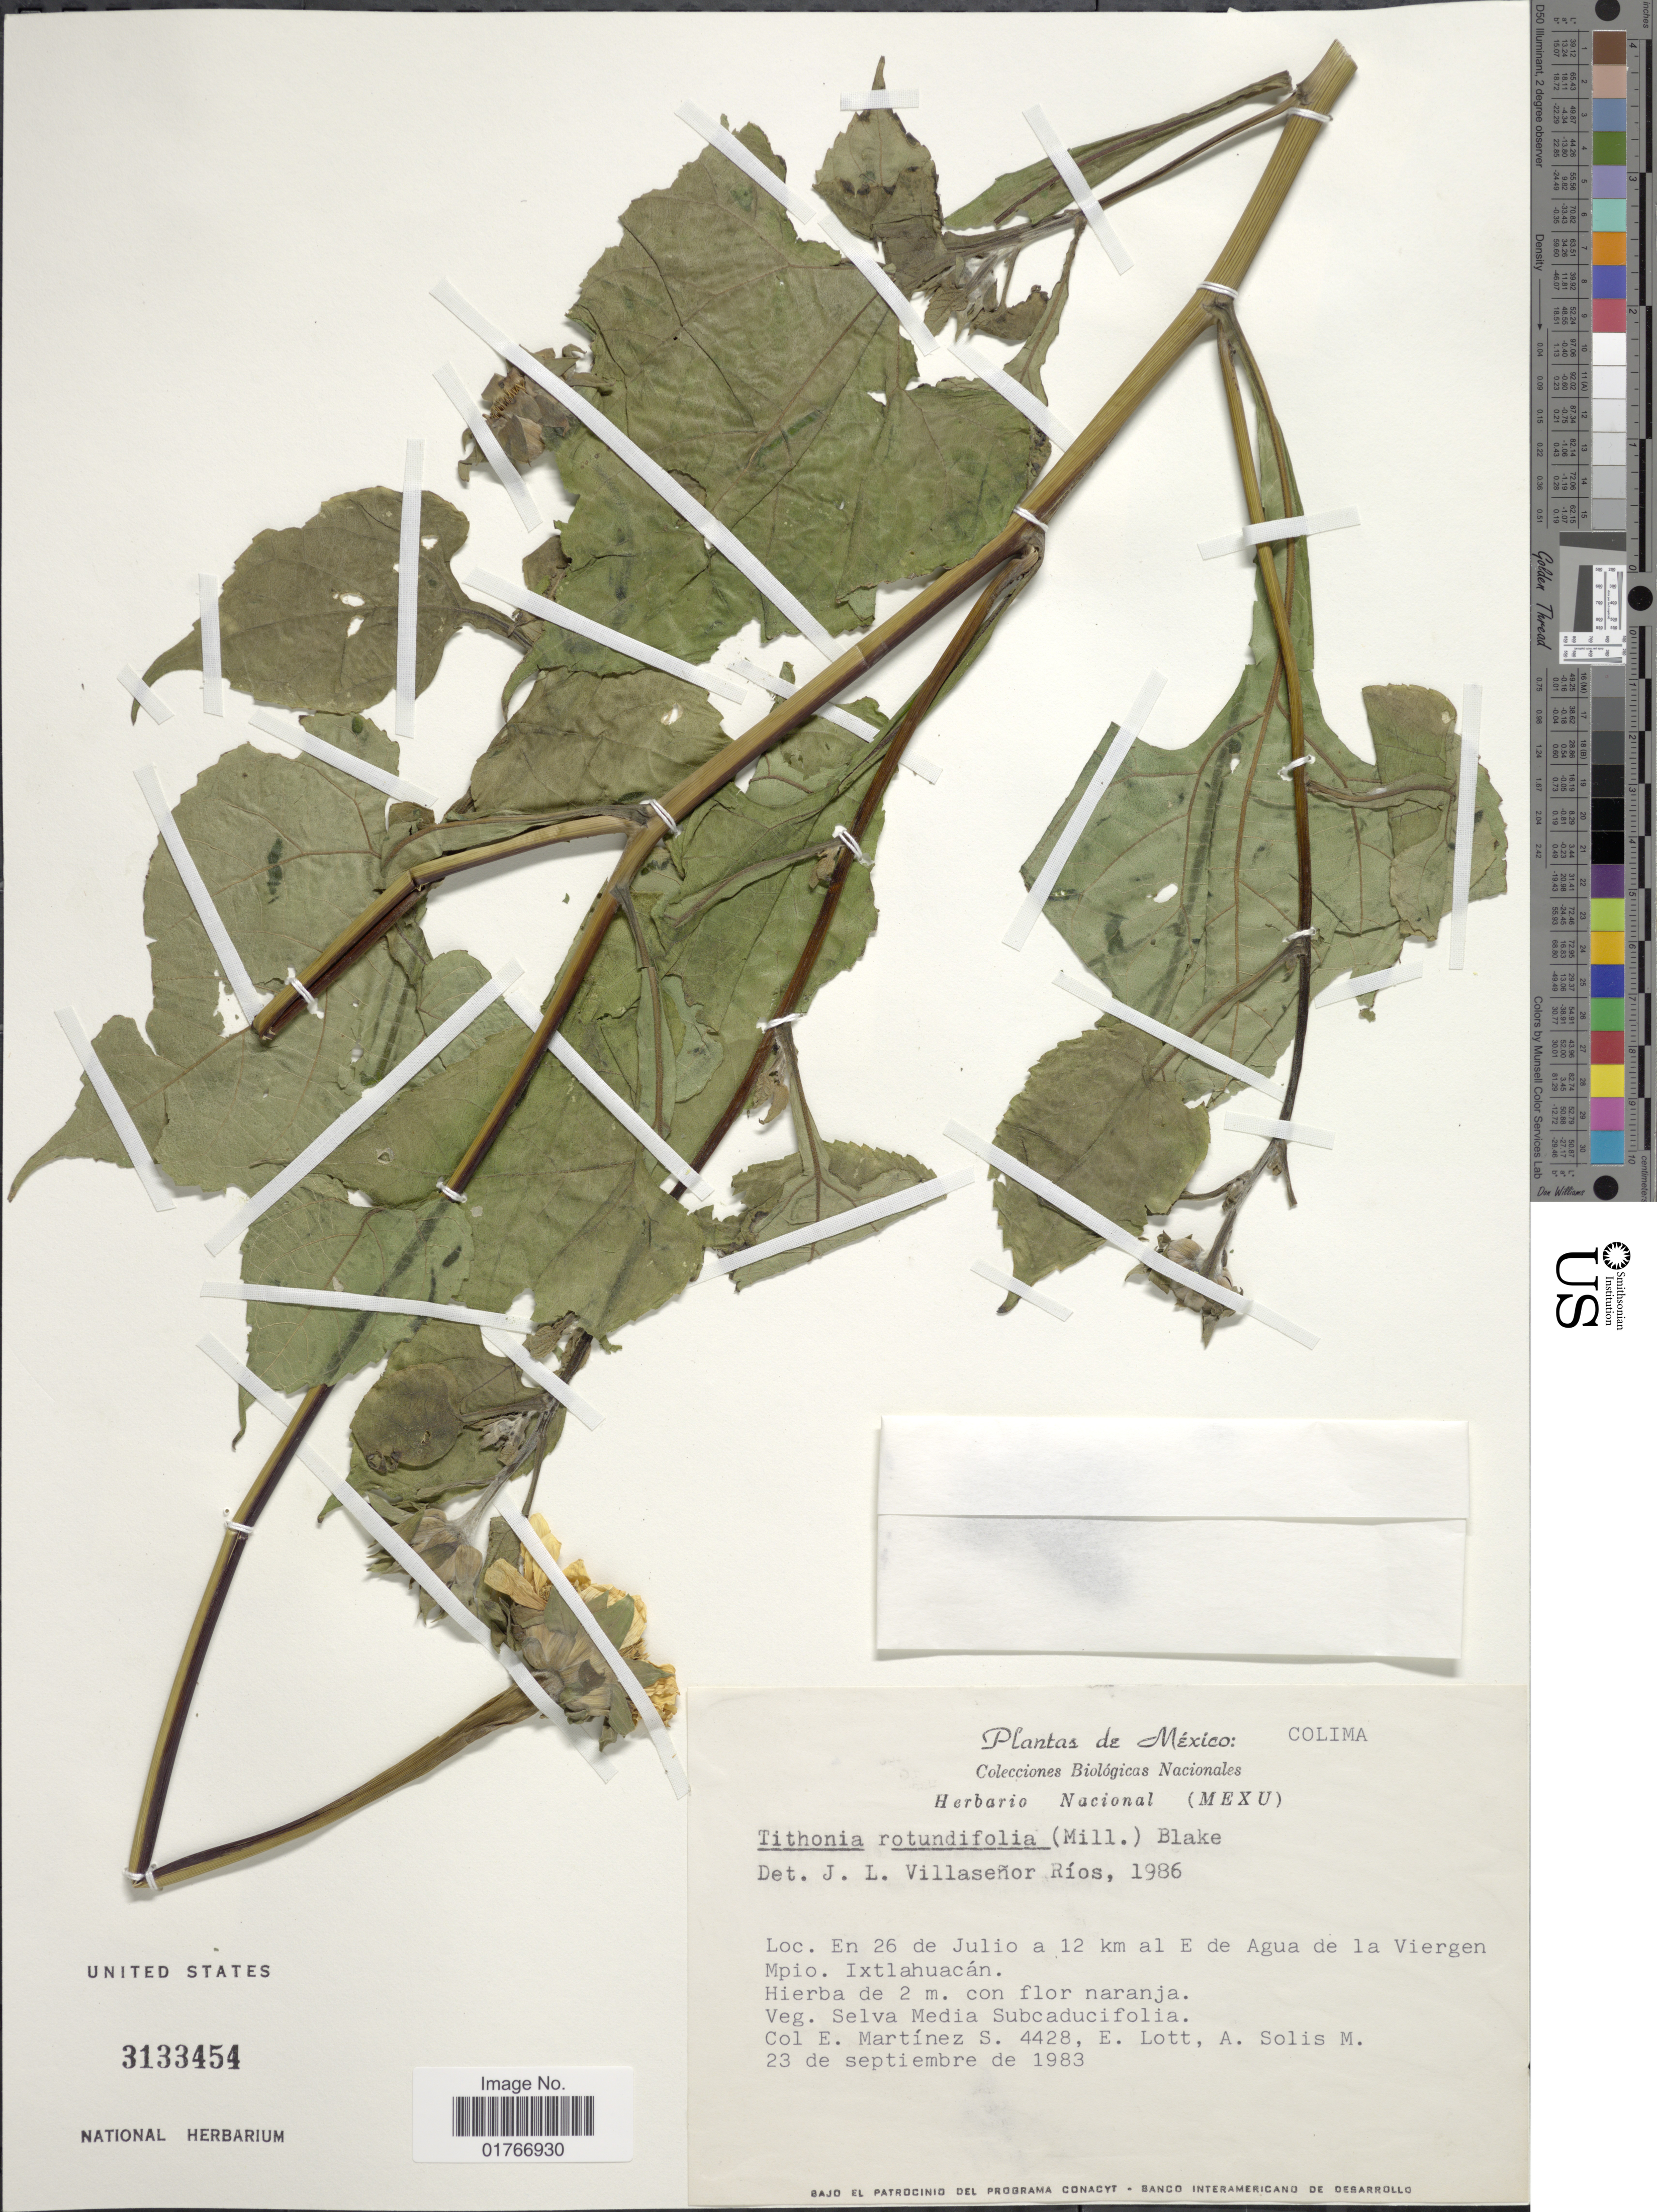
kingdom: Plantae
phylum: Tracheophyta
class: Magnoliopsida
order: Asterales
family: Asteraceae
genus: Tithonia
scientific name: Tithonia rotundifolia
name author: (Mill.) S.F. Blake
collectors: E. M. Martínez S., E. Lott & Solis M., A.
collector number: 4428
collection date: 1983-09-23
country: Mexico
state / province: Colima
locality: En 26 de Julio a 12 km al E de Agua de la Viergen, Mpio. Ixtlahuacan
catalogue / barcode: US 3133454